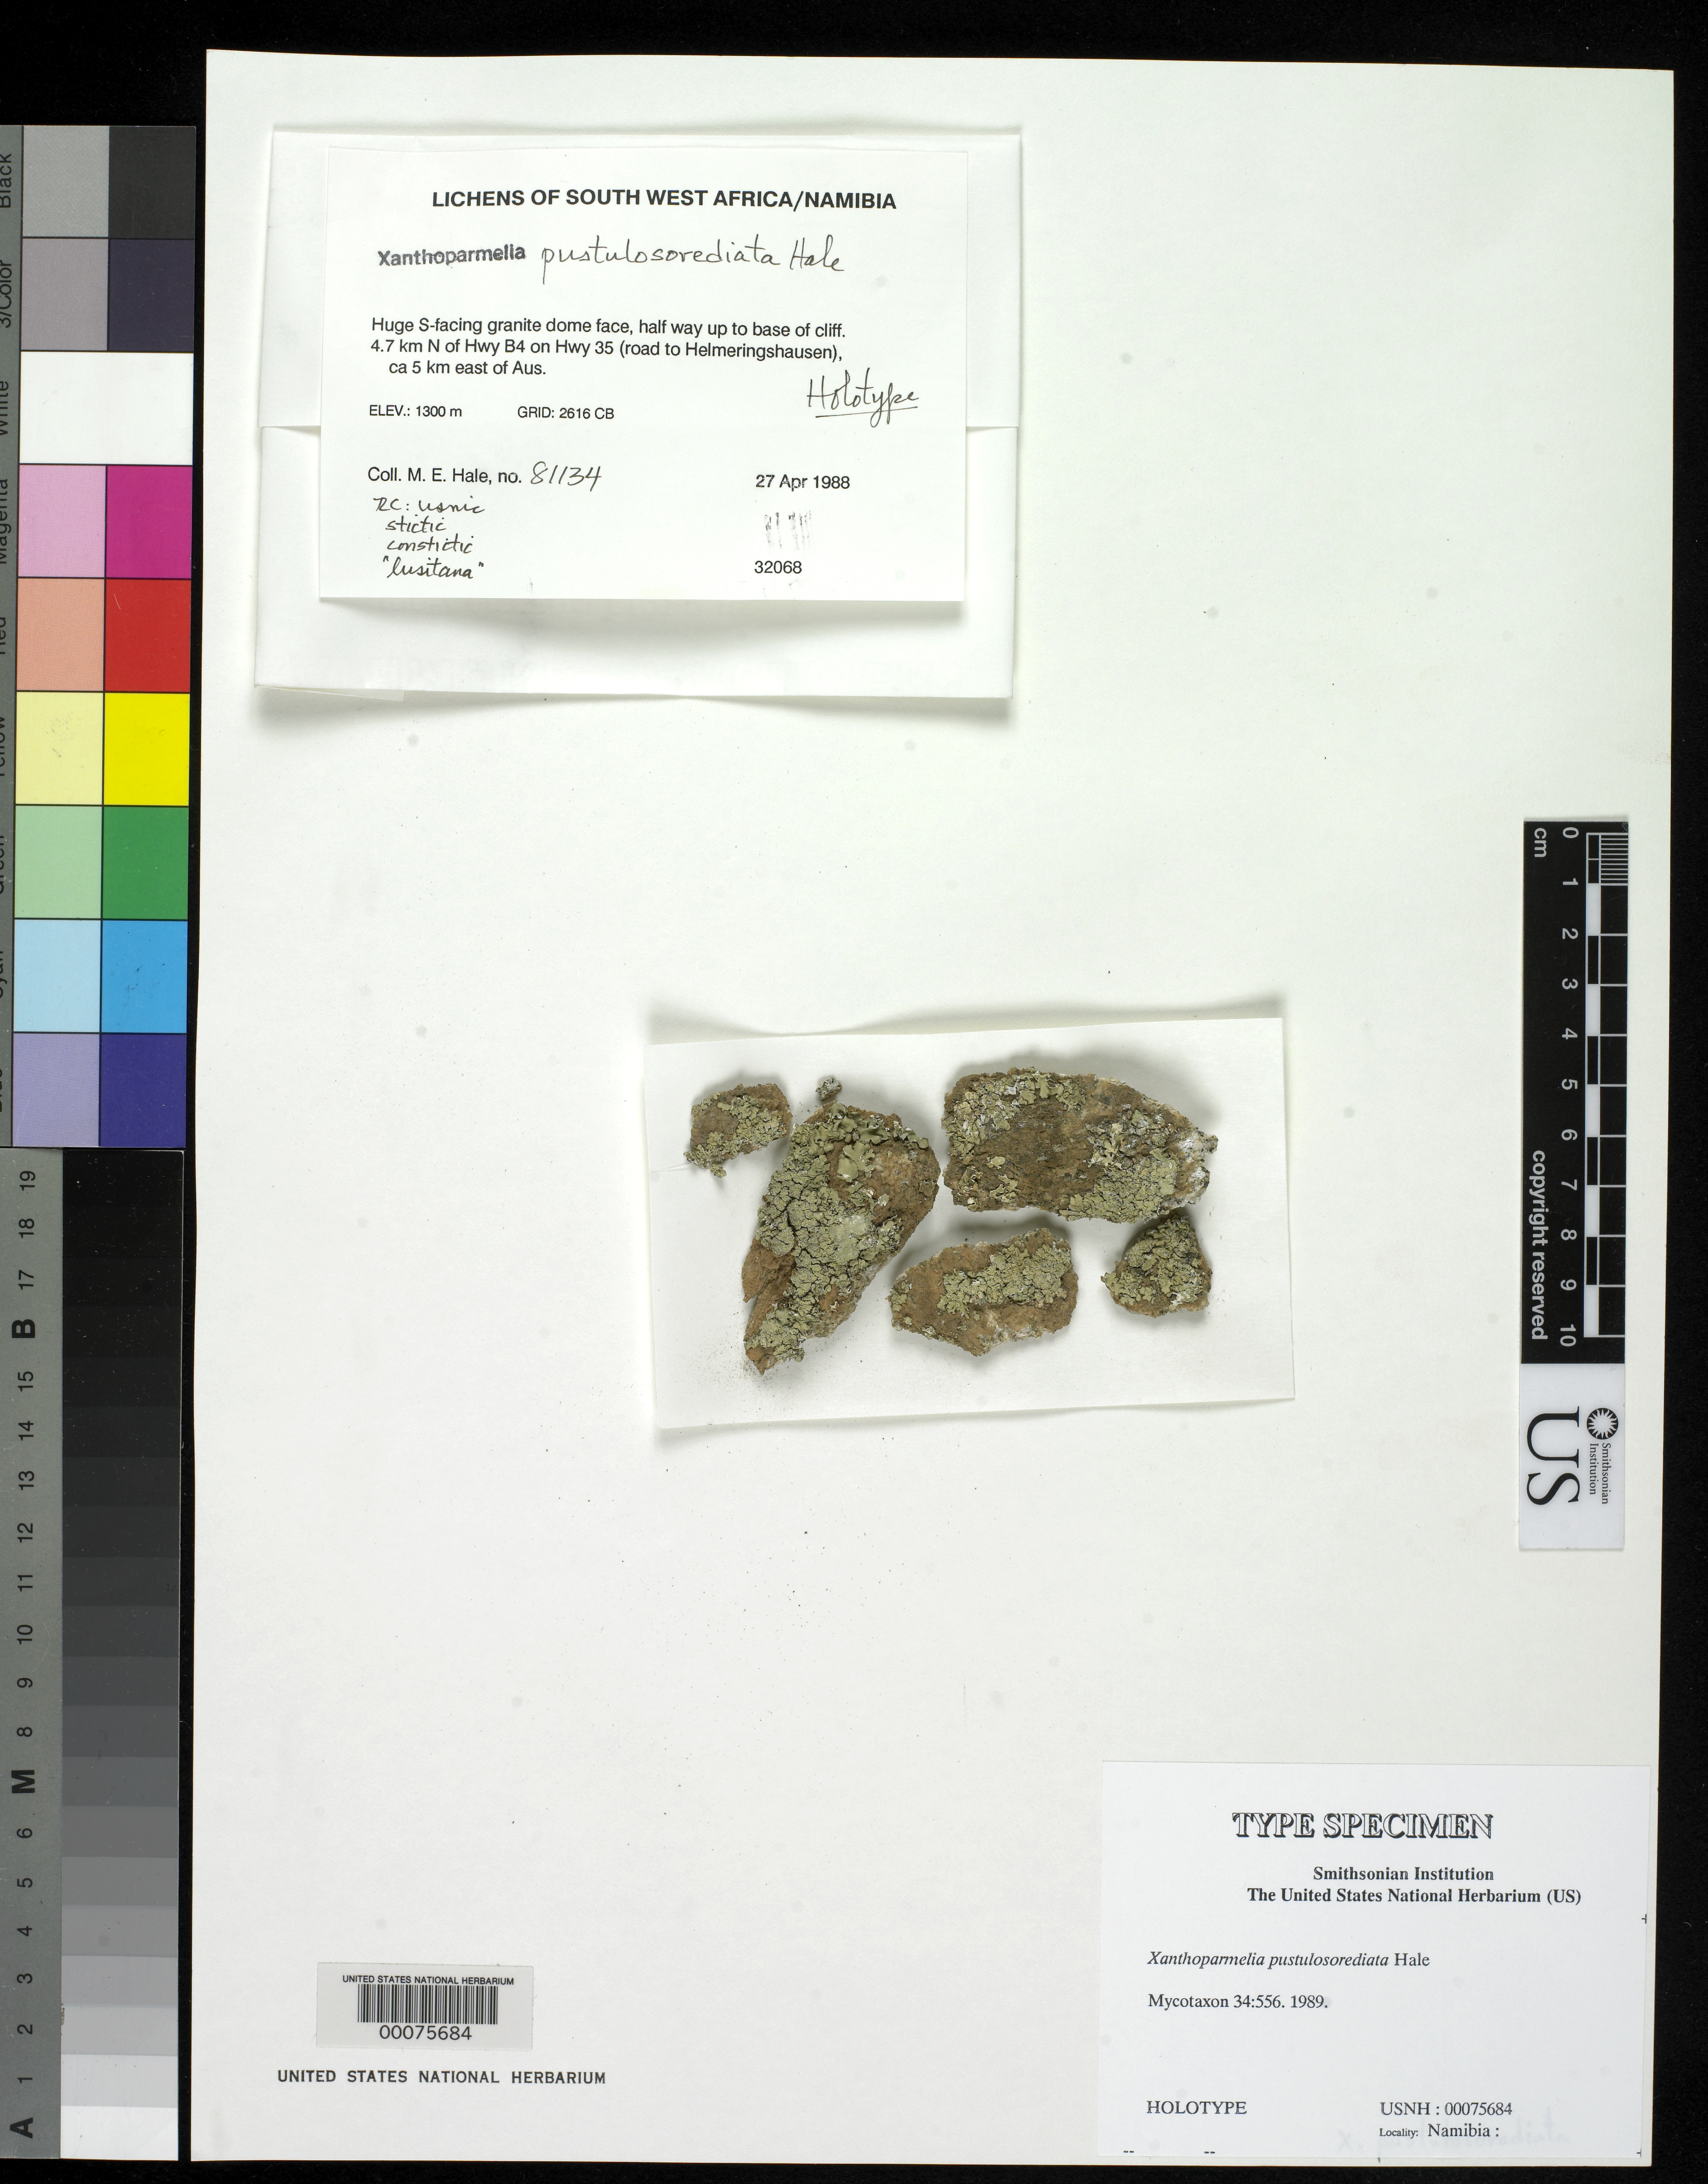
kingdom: Fungi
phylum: Ascomycota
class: Lecanoromycetes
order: Lecanorales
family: Parmeliaceae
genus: Xanthoparmelia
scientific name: Xanthoparmelia pustulosorediata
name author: Hale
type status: Holotype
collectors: M. Hale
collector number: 81134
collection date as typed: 27 Apr 1988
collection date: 1988-04-27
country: Namibia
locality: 4.7 km N of Hwy B4 on Hwy 35, road to Helmeringshausen, ca. 5 km E of Aus, S-facing granite dome, half way up base of cliff.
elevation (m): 1300